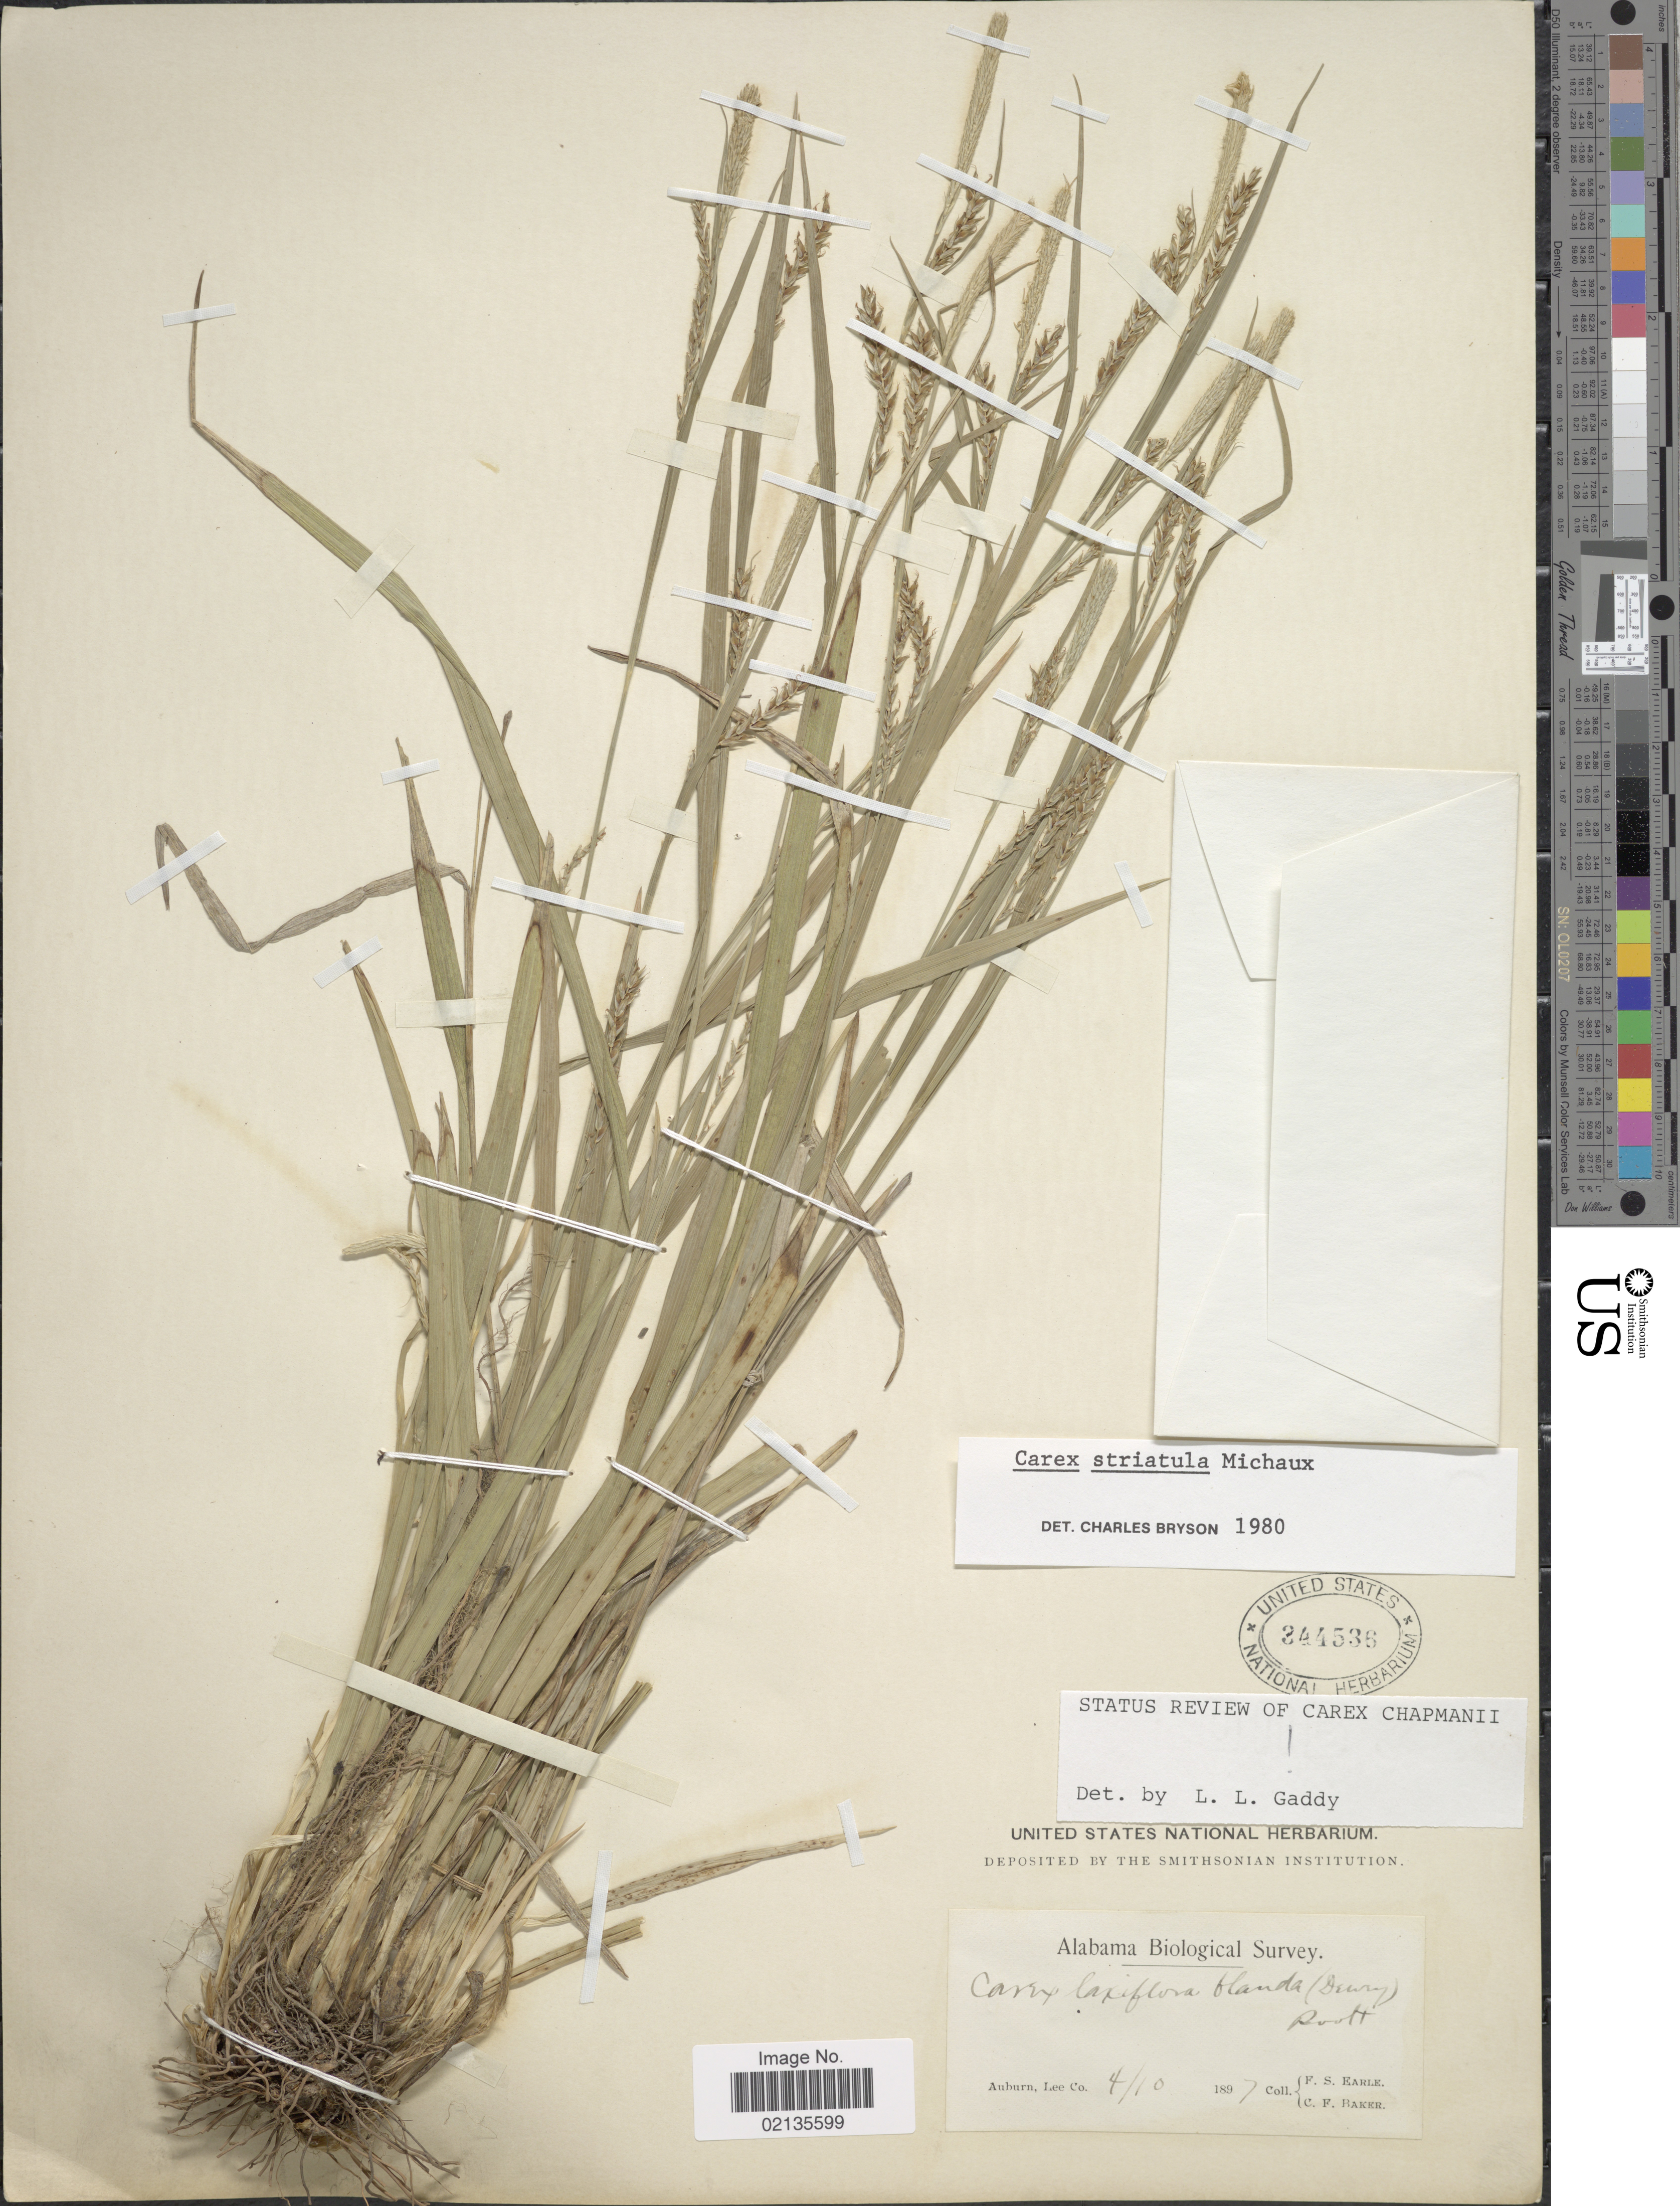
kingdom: Plantae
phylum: Tracheophyta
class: Liliopsida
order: Poales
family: Cyperaceae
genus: Carex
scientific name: Carex striatula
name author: Michx.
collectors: F. S. Earle & C. F. Baker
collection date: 1897-04-10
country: United States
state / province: Alabama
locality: Auburn, Lee Co.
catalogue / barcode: US 344536